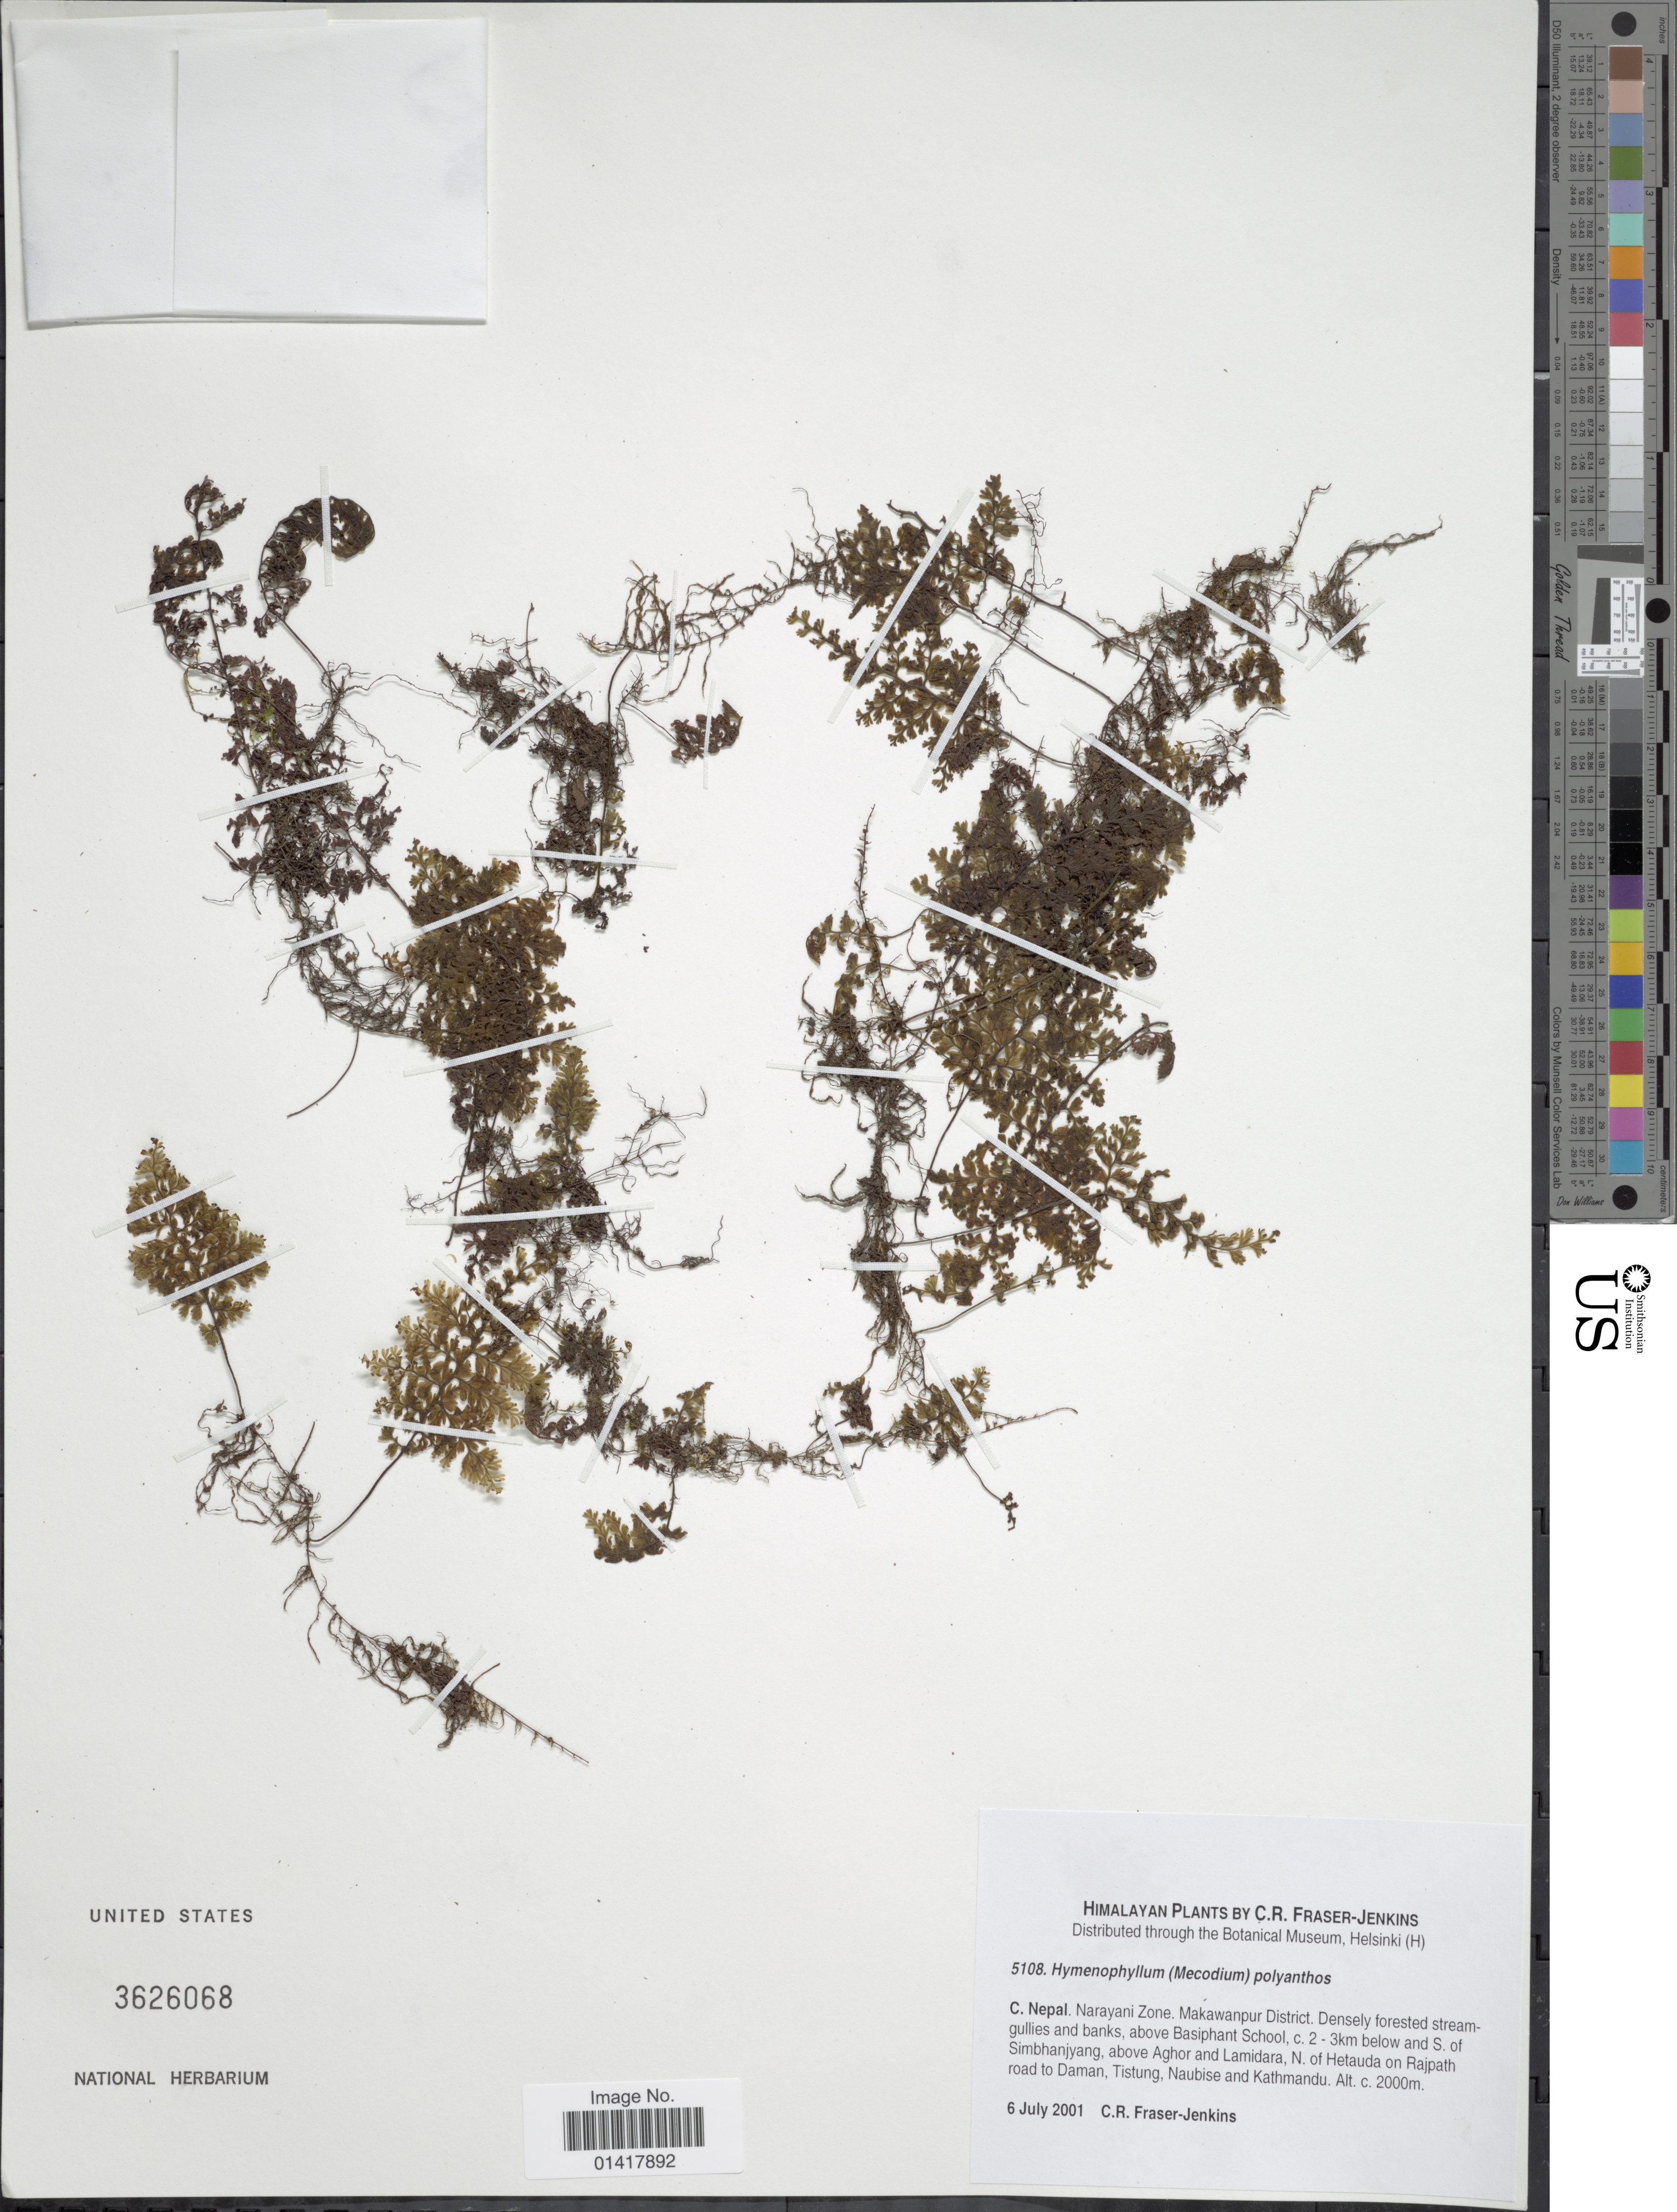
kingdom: Plantae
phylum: Tracheophyta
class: Polypodiopsida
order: Hymenophyllales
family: Hymenophyllaceae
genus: Hymenophyllum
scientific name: Hymenophyllum polyanthos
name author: (Sw.) Sw.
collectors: C. R. Fraser-Jenkins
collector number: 5108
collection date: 2001-07-06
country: Nepal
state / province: Narayani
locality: Narayani Zone. Makawanpur District. Desnly forested stream-gullies and banks, above Basiphant School, 2-3 km below and S. of Simbhanjyang, above Aghor and Lamidara, N. of Hetauda on Rajpath road to Daman, Tistung, Naubise and Kathmandu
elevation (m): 2000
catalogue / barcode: US 3626068